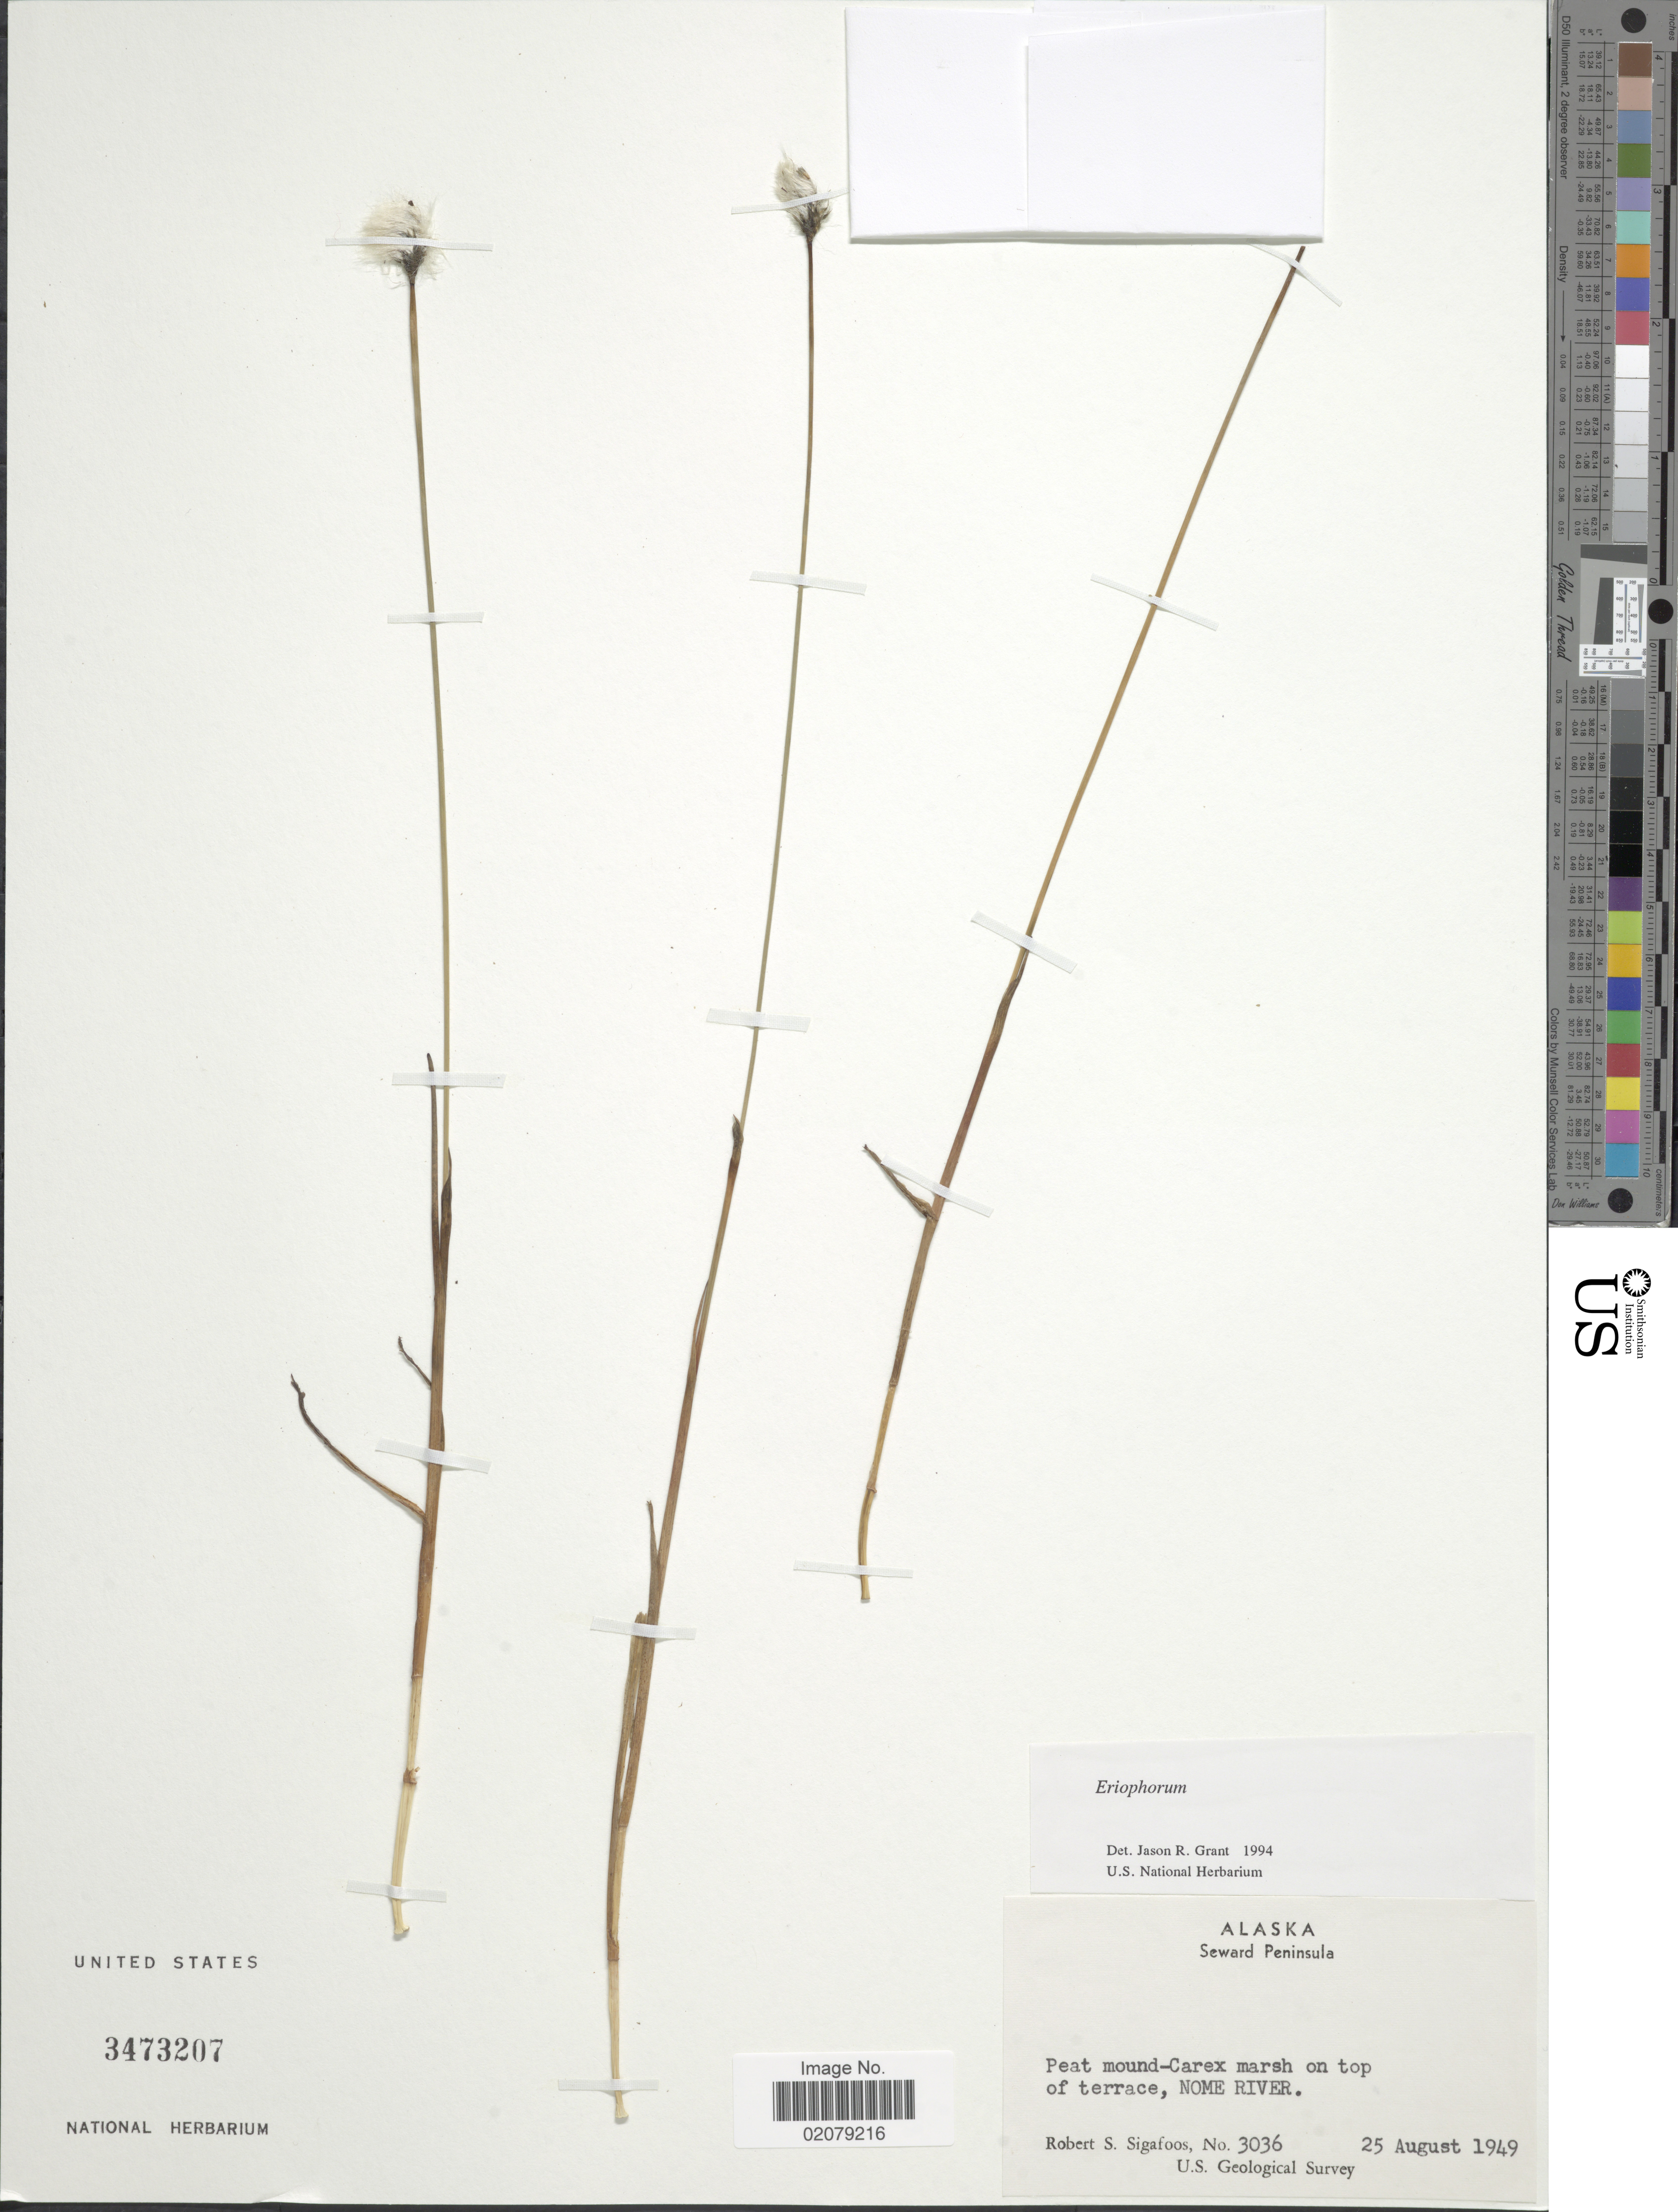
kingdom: Plantae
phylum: Tracheophyta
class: Liliopsida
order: Poales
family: Cyperaceae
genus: Eriophorum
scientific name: Eriophorum sp.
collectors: R. Sigafoos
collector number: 3036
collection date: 1949-08-25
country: United States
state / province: Alaska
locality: Seward Peninsula, Peat mound-Carex marsh on top of Terrace, Nome River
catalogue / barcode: US 3473207